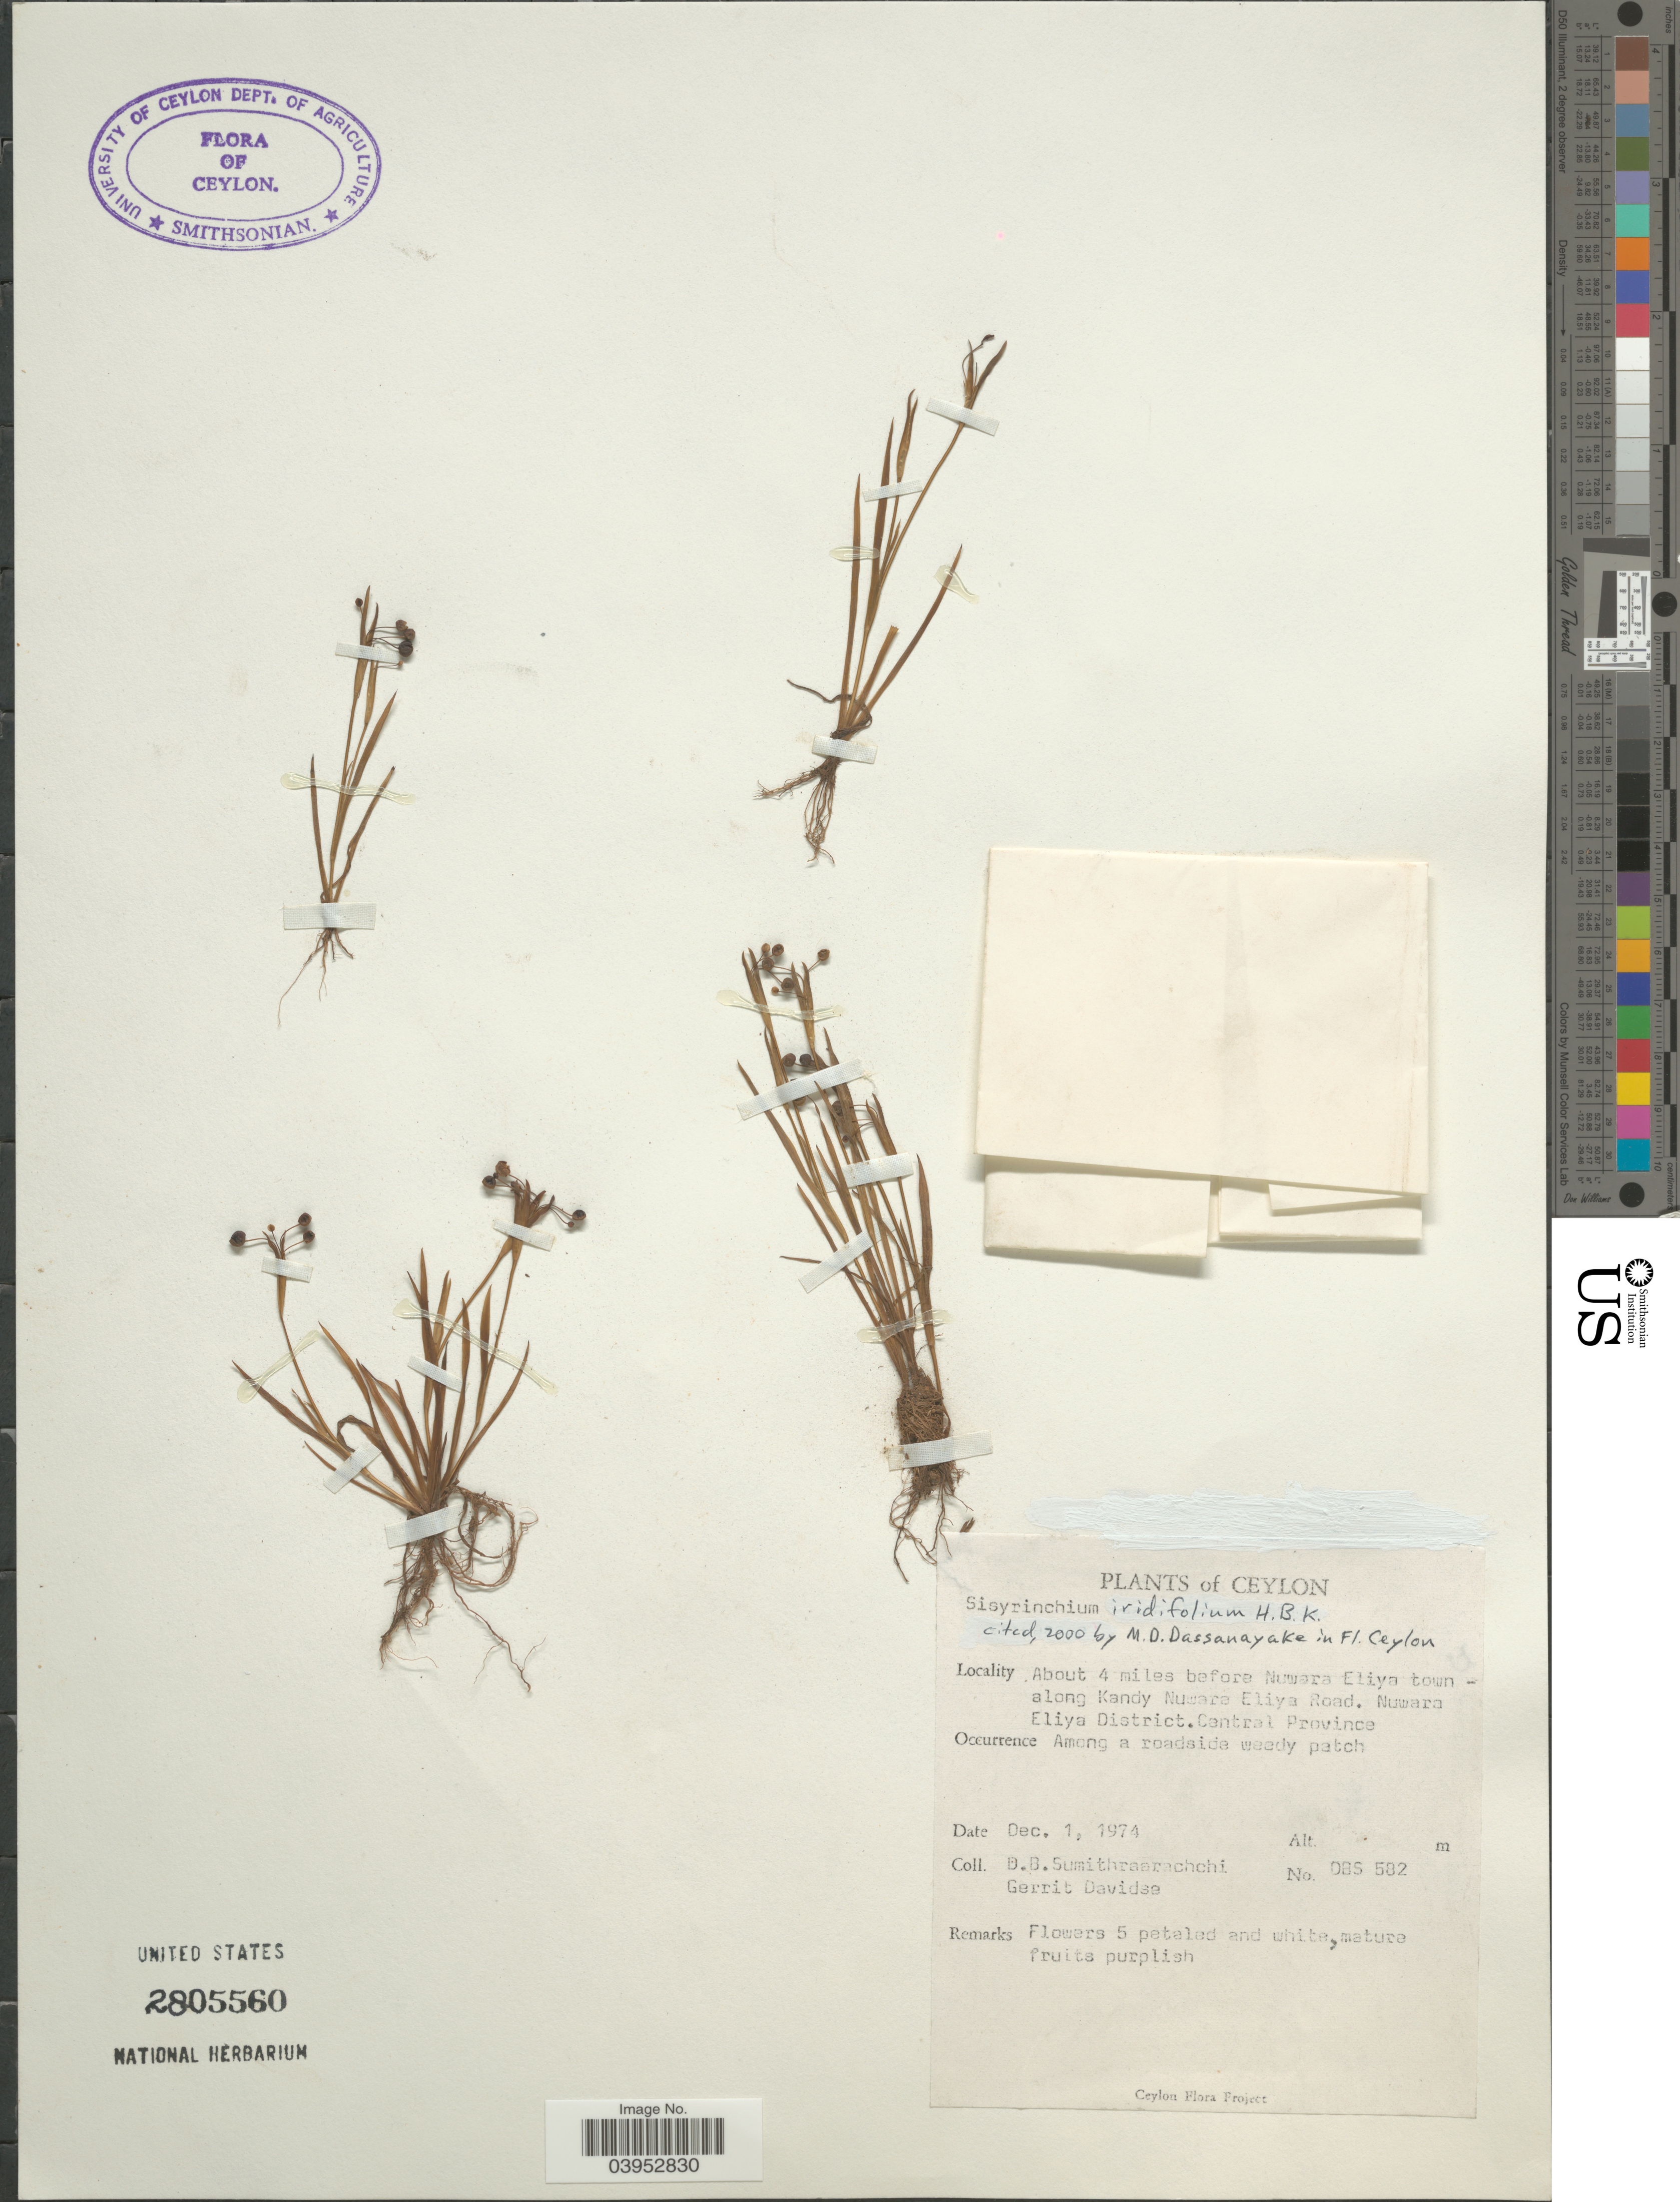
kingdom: Plantae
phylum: Tracheophyta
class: Liliopsida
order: Asparagales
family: Iridaceae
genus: Sisyrinchium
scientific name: Sisyrinchium iridifolium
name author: Kunth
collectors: D. B. Sumithraarachchi & G. Davidse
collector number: DBS 582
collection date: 1974-12-01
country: Sri Lanka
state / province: Central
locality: Ceylon. About 4 miles before Nuwara Eliya town along Kandy Nuware [interpreted] Eliya Road. Nuwara Eliya District.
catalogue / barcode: US 2805560